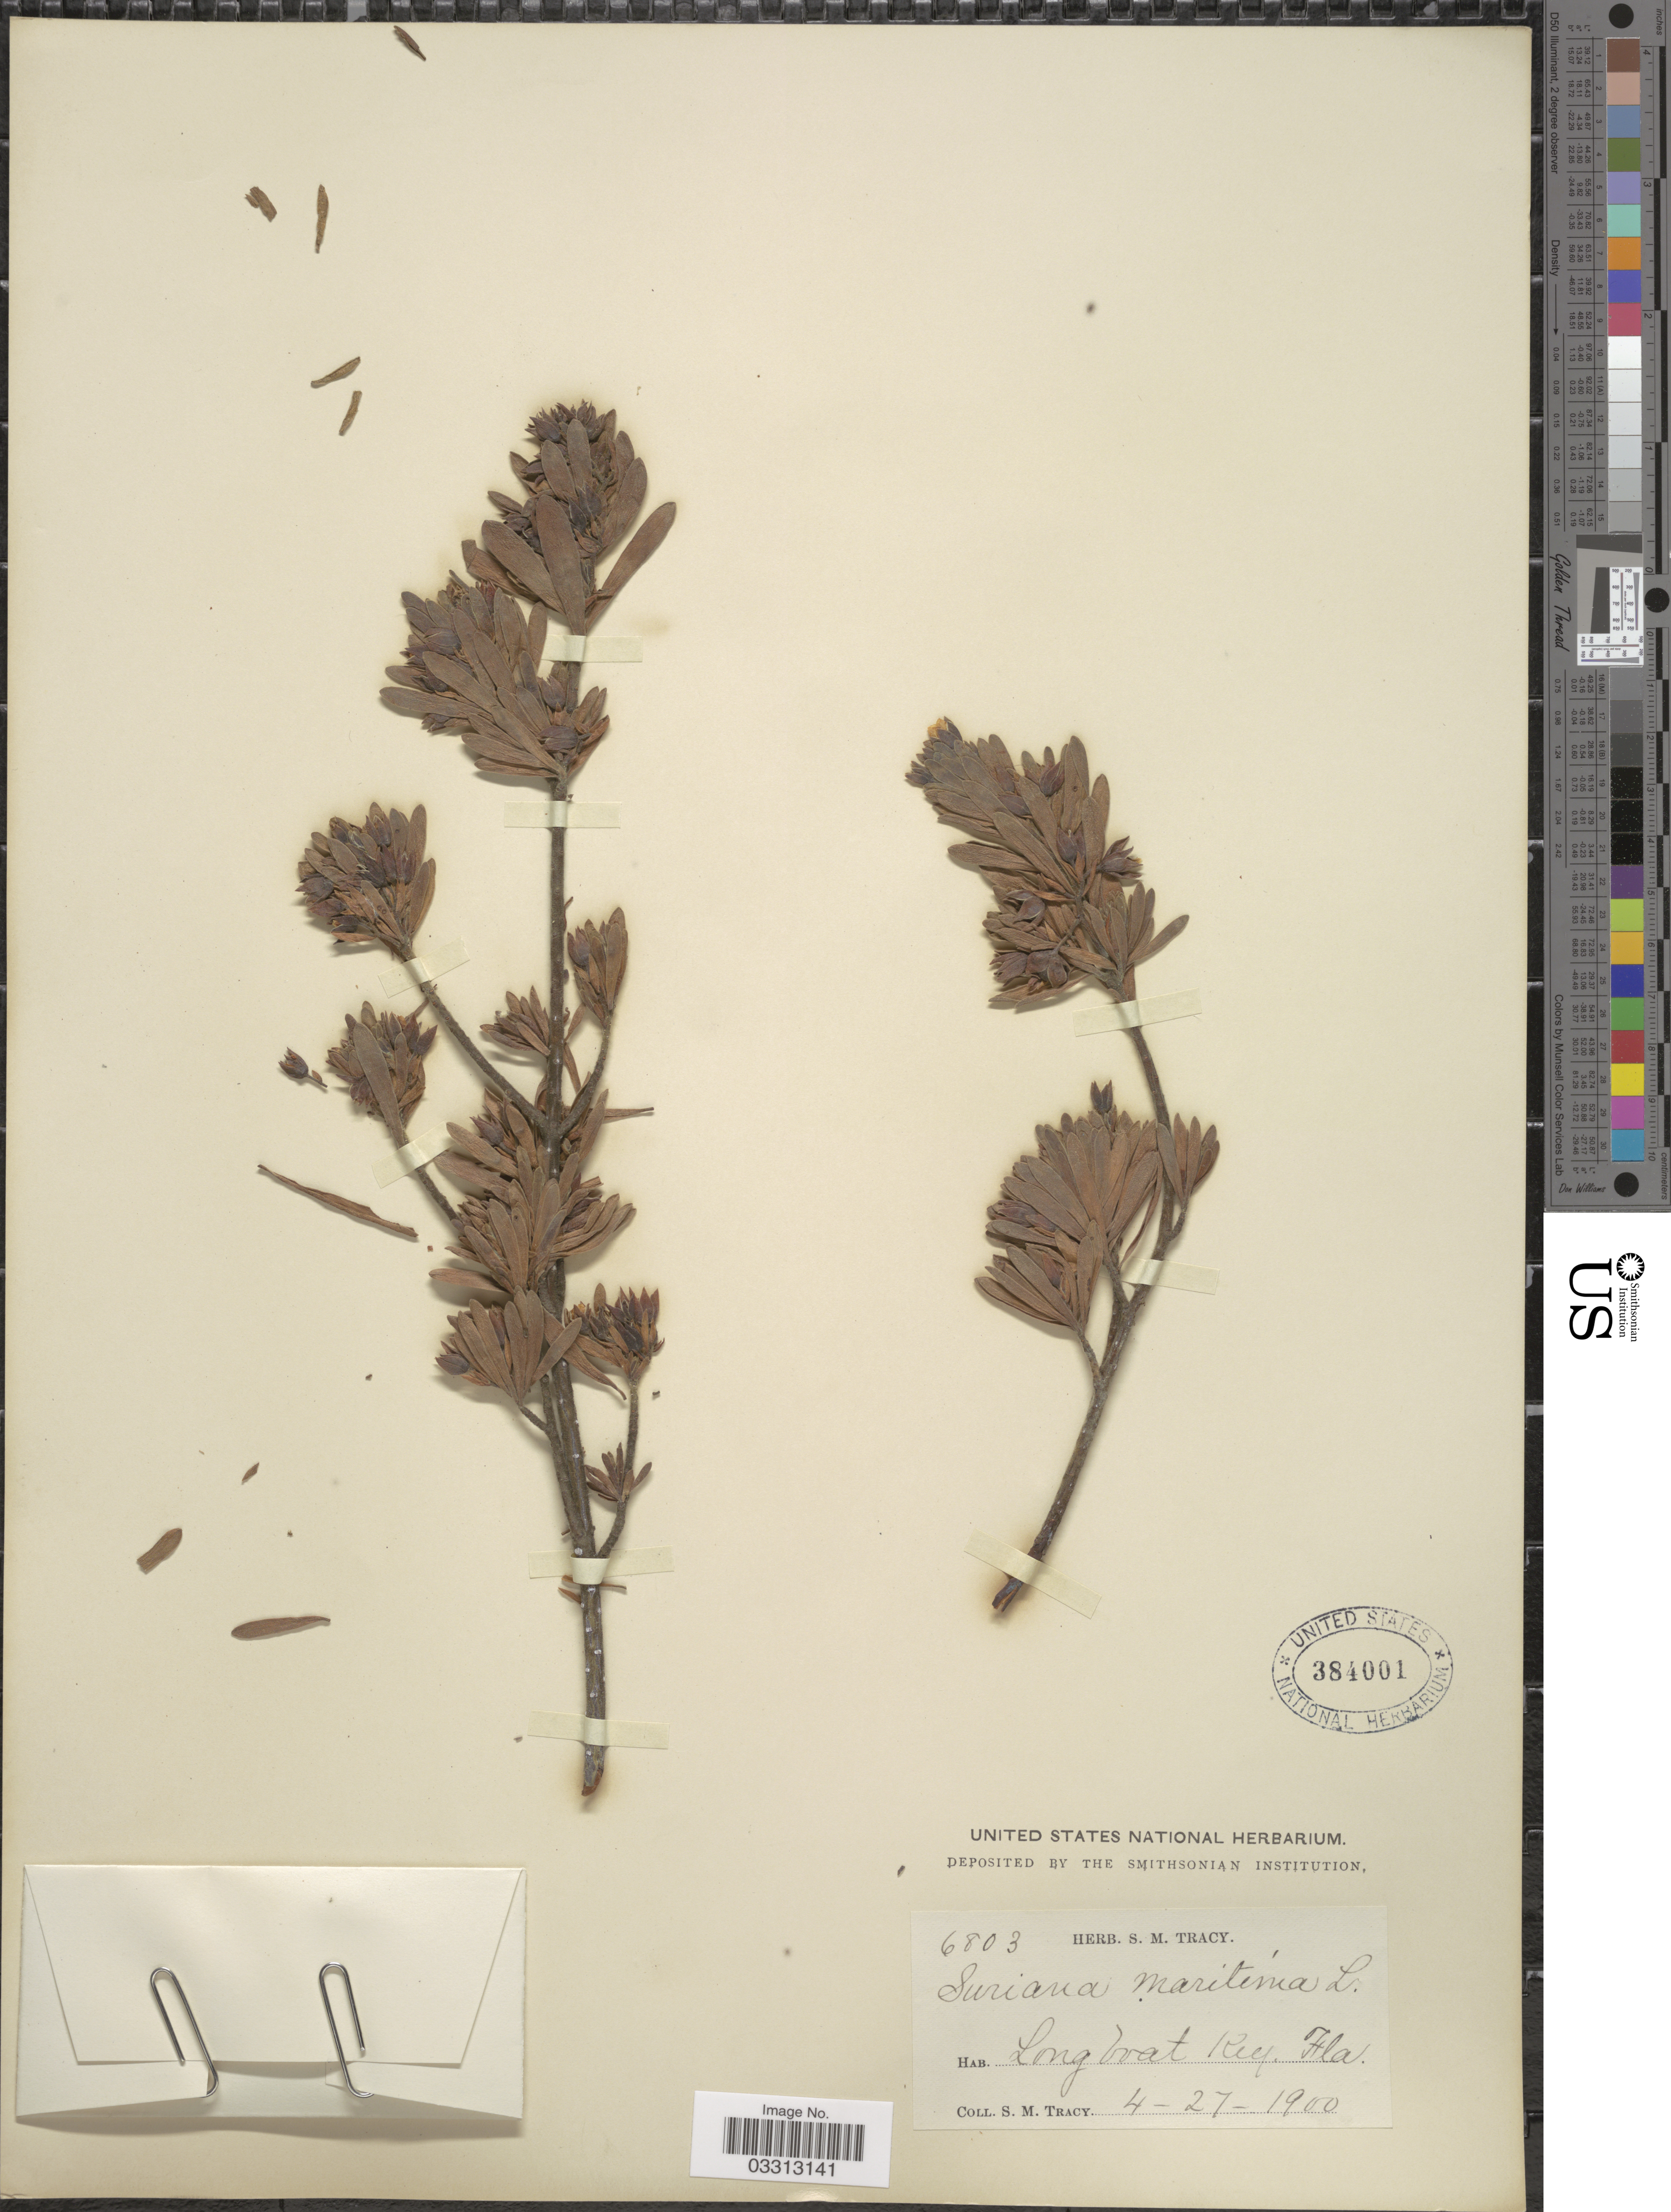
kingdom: Plantae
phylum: Tracheophyta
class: Magnoliopsida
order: Fabales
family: Surianaceae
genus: Suriana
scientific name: Suriana maritima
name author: L.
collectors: S. M. Tracy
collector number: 6803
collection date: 1900-04-27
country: United States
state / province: Florida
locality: Longboat Key. Fla.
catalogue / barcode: US 384001